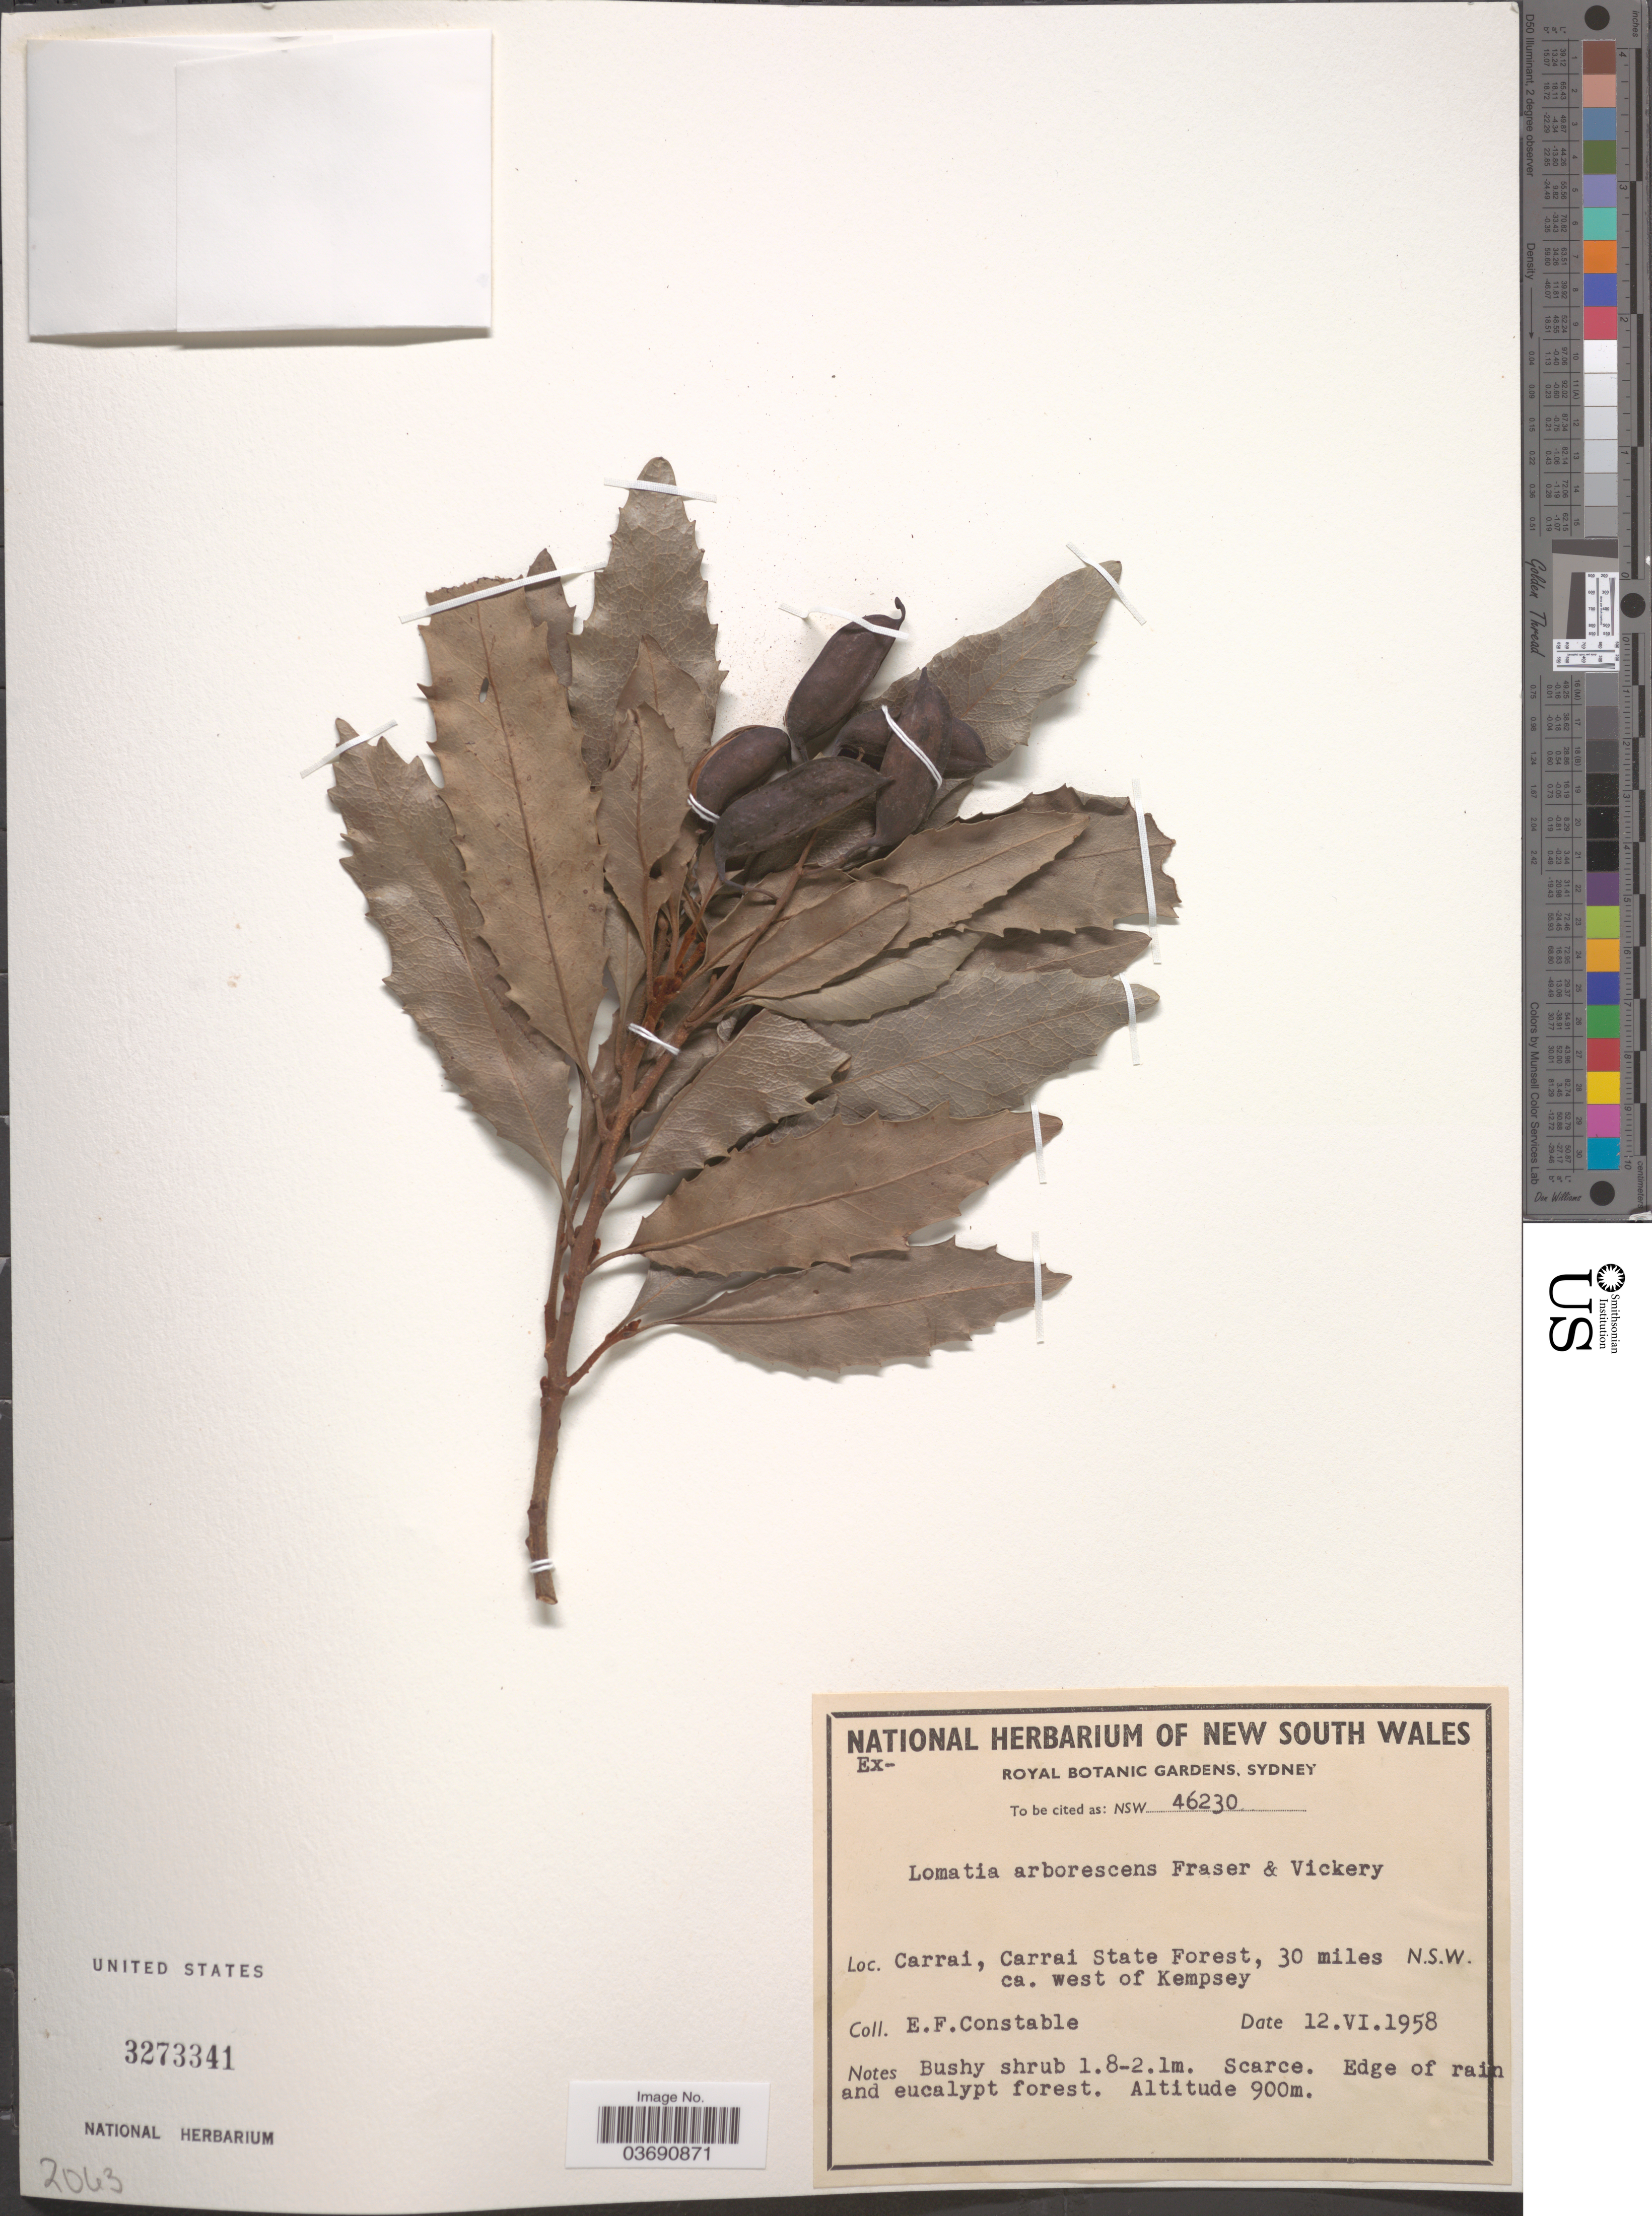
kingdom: Plantae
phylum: Tracheophyta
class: Magnoliopsida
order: Proteales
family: Proteaceae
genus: Lomatia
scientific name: Lomatia arborescens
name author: L.R. Fraser & Vickery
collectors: E. F. Constable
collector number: NSW46230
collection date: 1958-06-12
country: Australia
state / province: New South Wales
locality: Carrai, Carrai State Forest, 30 miles ca. west of Kempsey.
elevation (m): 900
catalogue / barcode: US 3273341